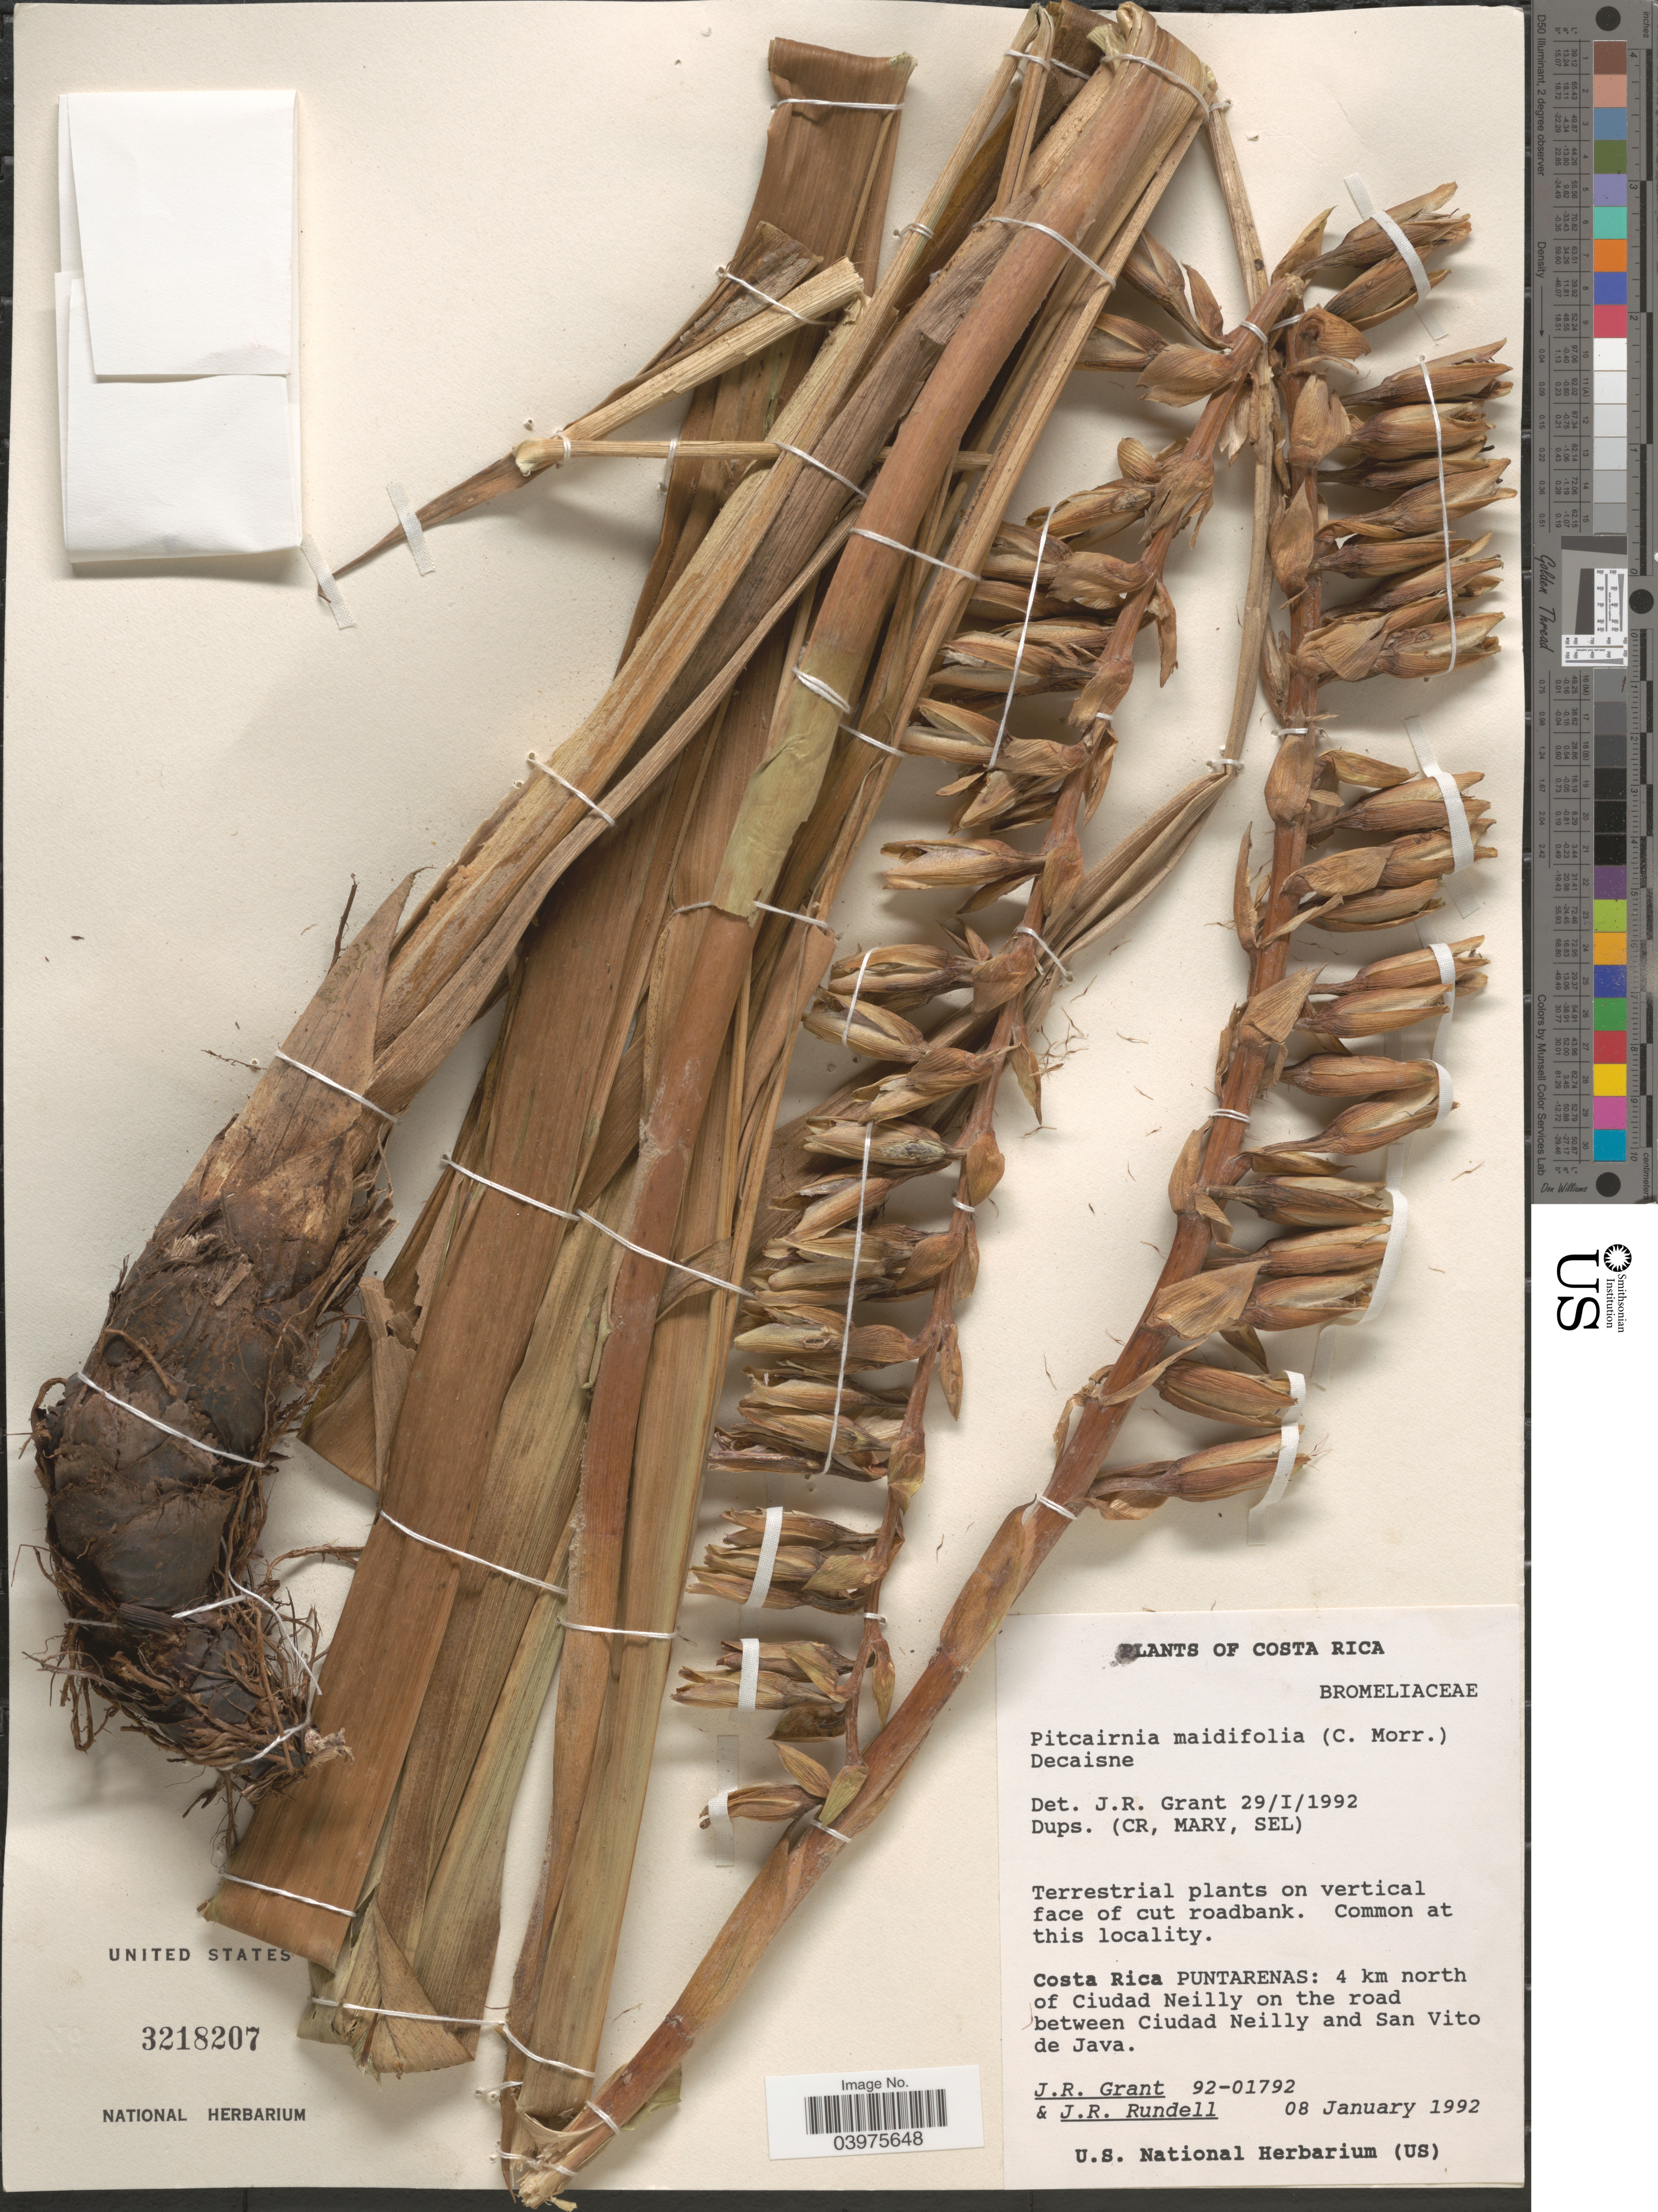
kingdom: Plantae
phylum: Tracheophyta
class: Liliopsida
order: Poales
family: Bromeliaceae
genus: Pitcairnia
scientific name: Pitcairnia maidifolia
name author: (C. Morren) Decne. ex Planch.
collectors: J. Grant & J. R. Rundell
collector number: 92-01792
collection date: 1992-01-08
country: Costa Rica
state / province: Puntarenas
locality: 4 km north of Ciudad Neilly on the road between Ciudad Neilly and San Vito de Java.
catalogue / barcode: US 3218207